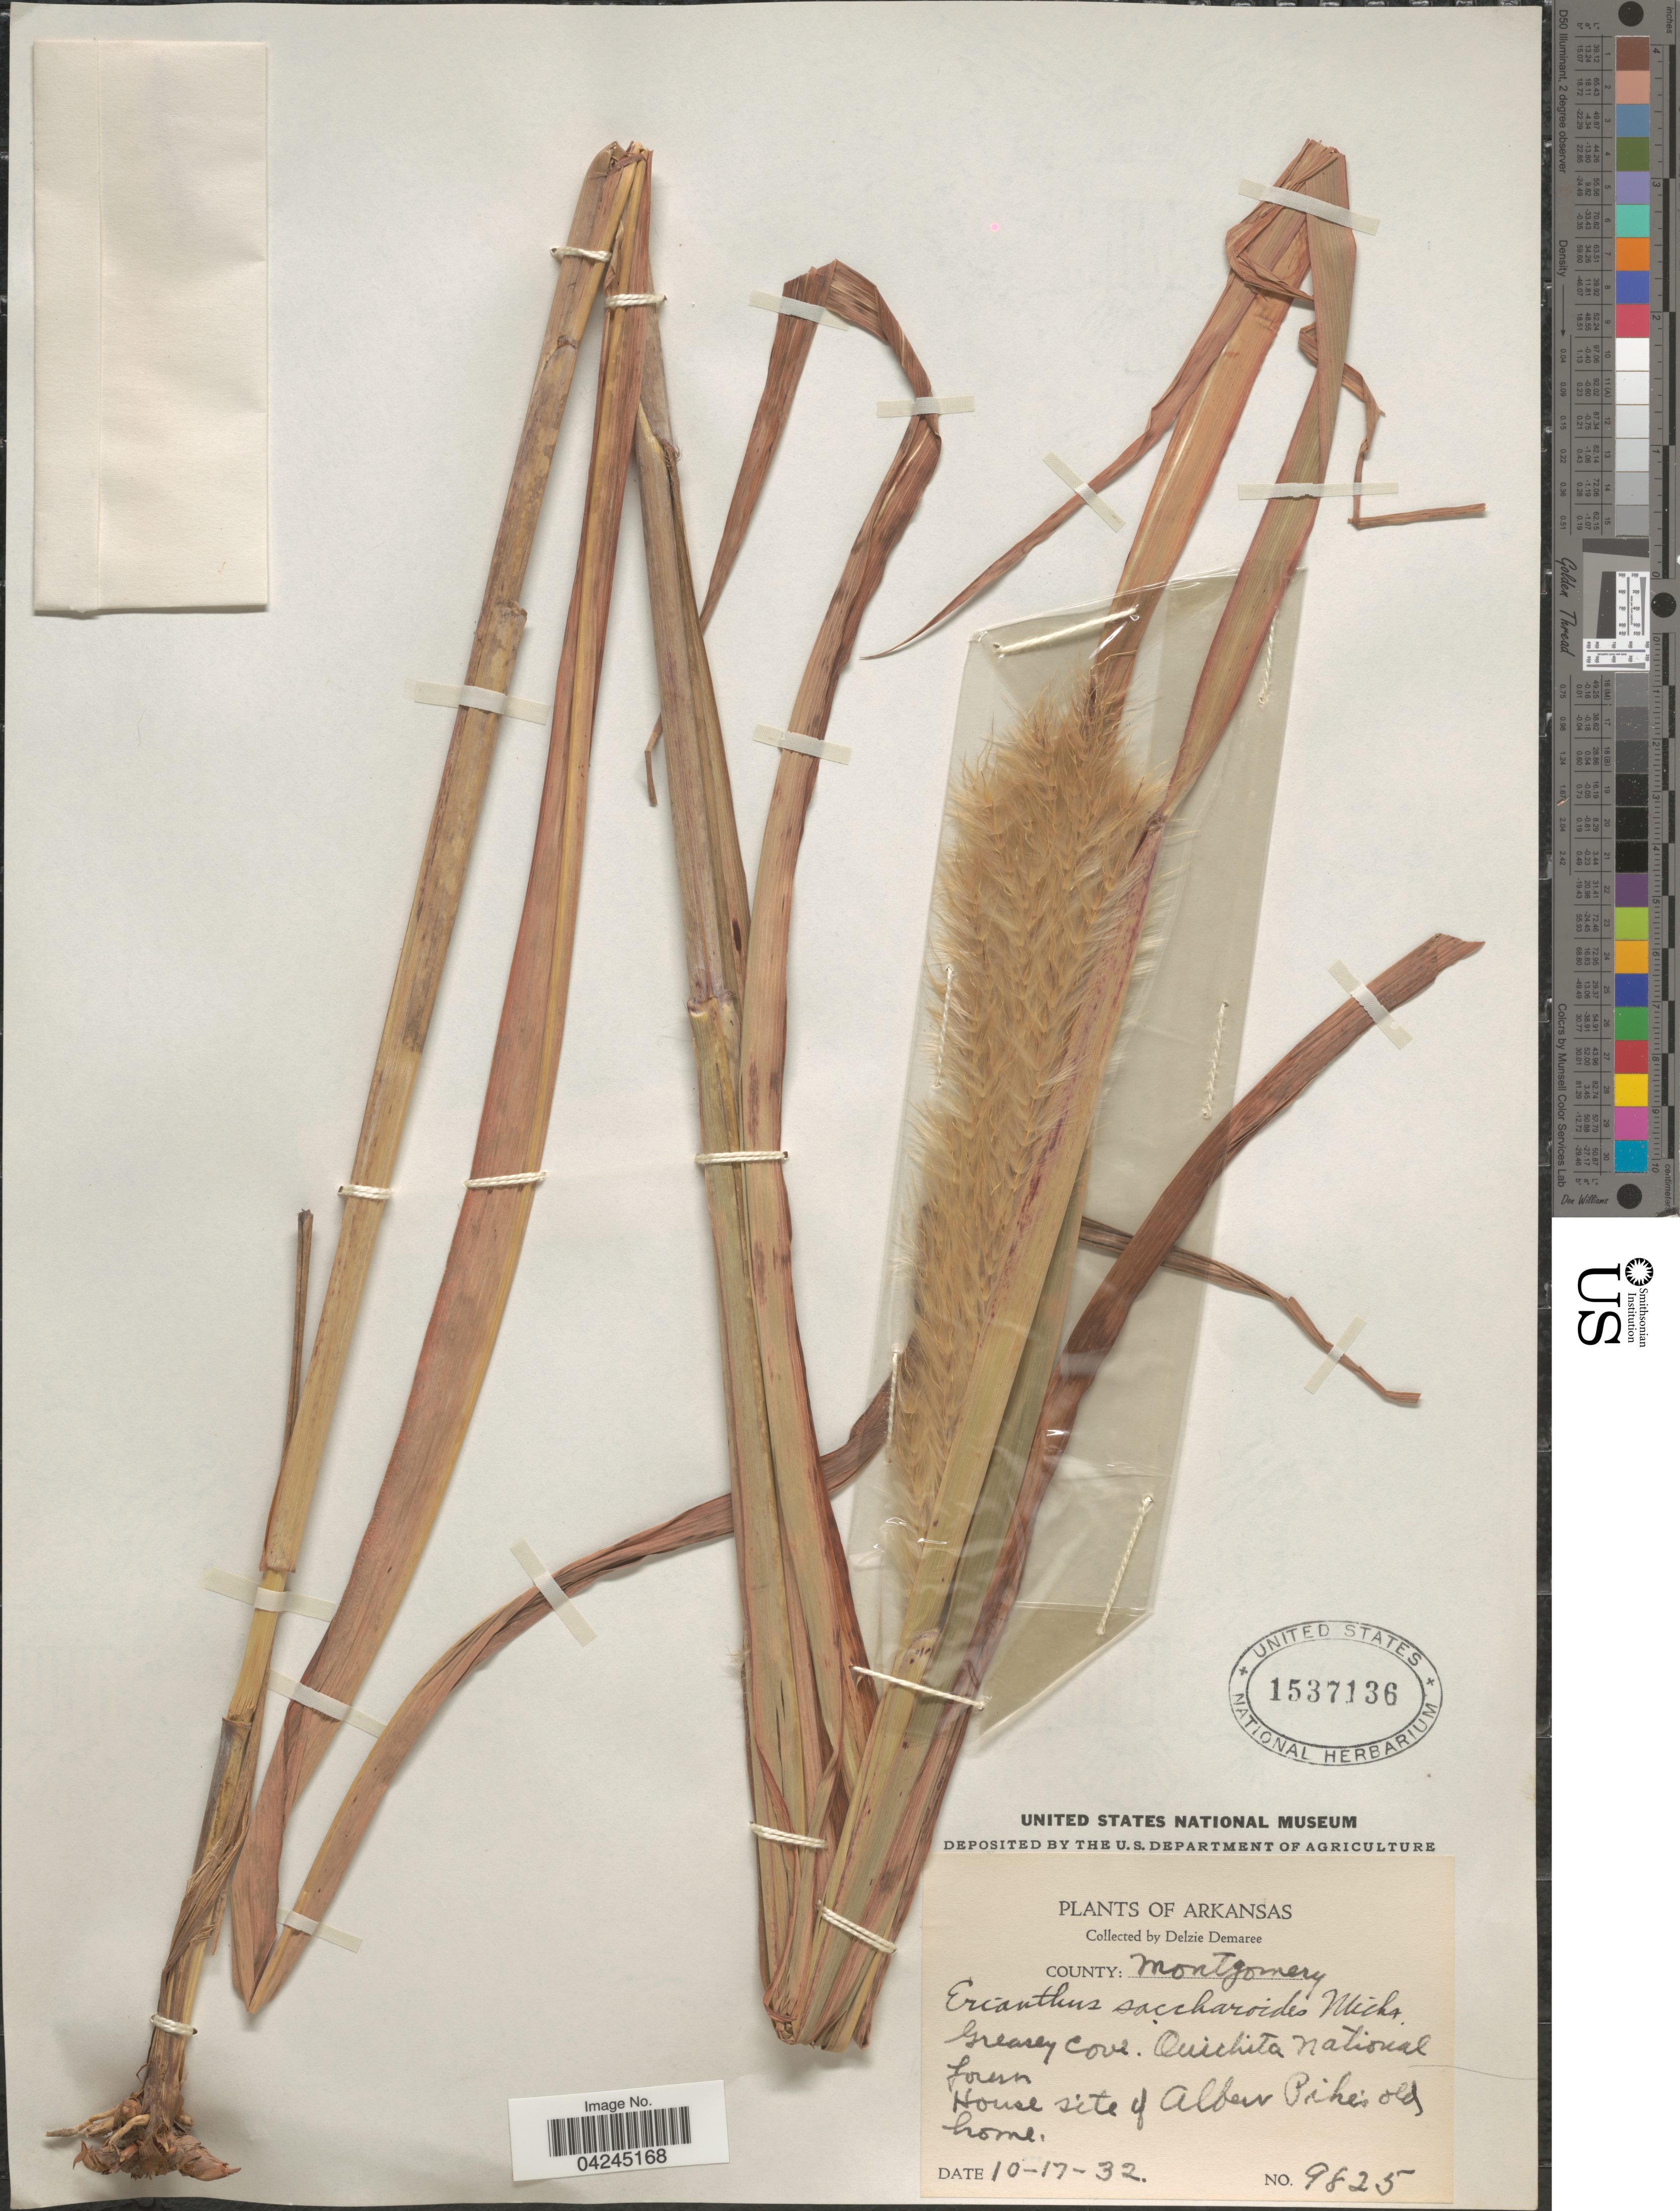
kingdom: Plantae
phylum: Tracheophyta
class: Liliopsida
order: Poales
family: Poaceae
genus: Erianthus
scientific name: Erianthus giganteus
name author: (Walter) P. Beauv.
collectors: D. Demaree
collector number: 9825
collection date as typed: Transcribed d/m/y: 17/10/32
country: United States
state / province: Arkansas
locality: County: Montgomery. Greasey Cove. Ouichita National forest. House site of Albert Pike's old home.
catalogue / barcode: US 1537136